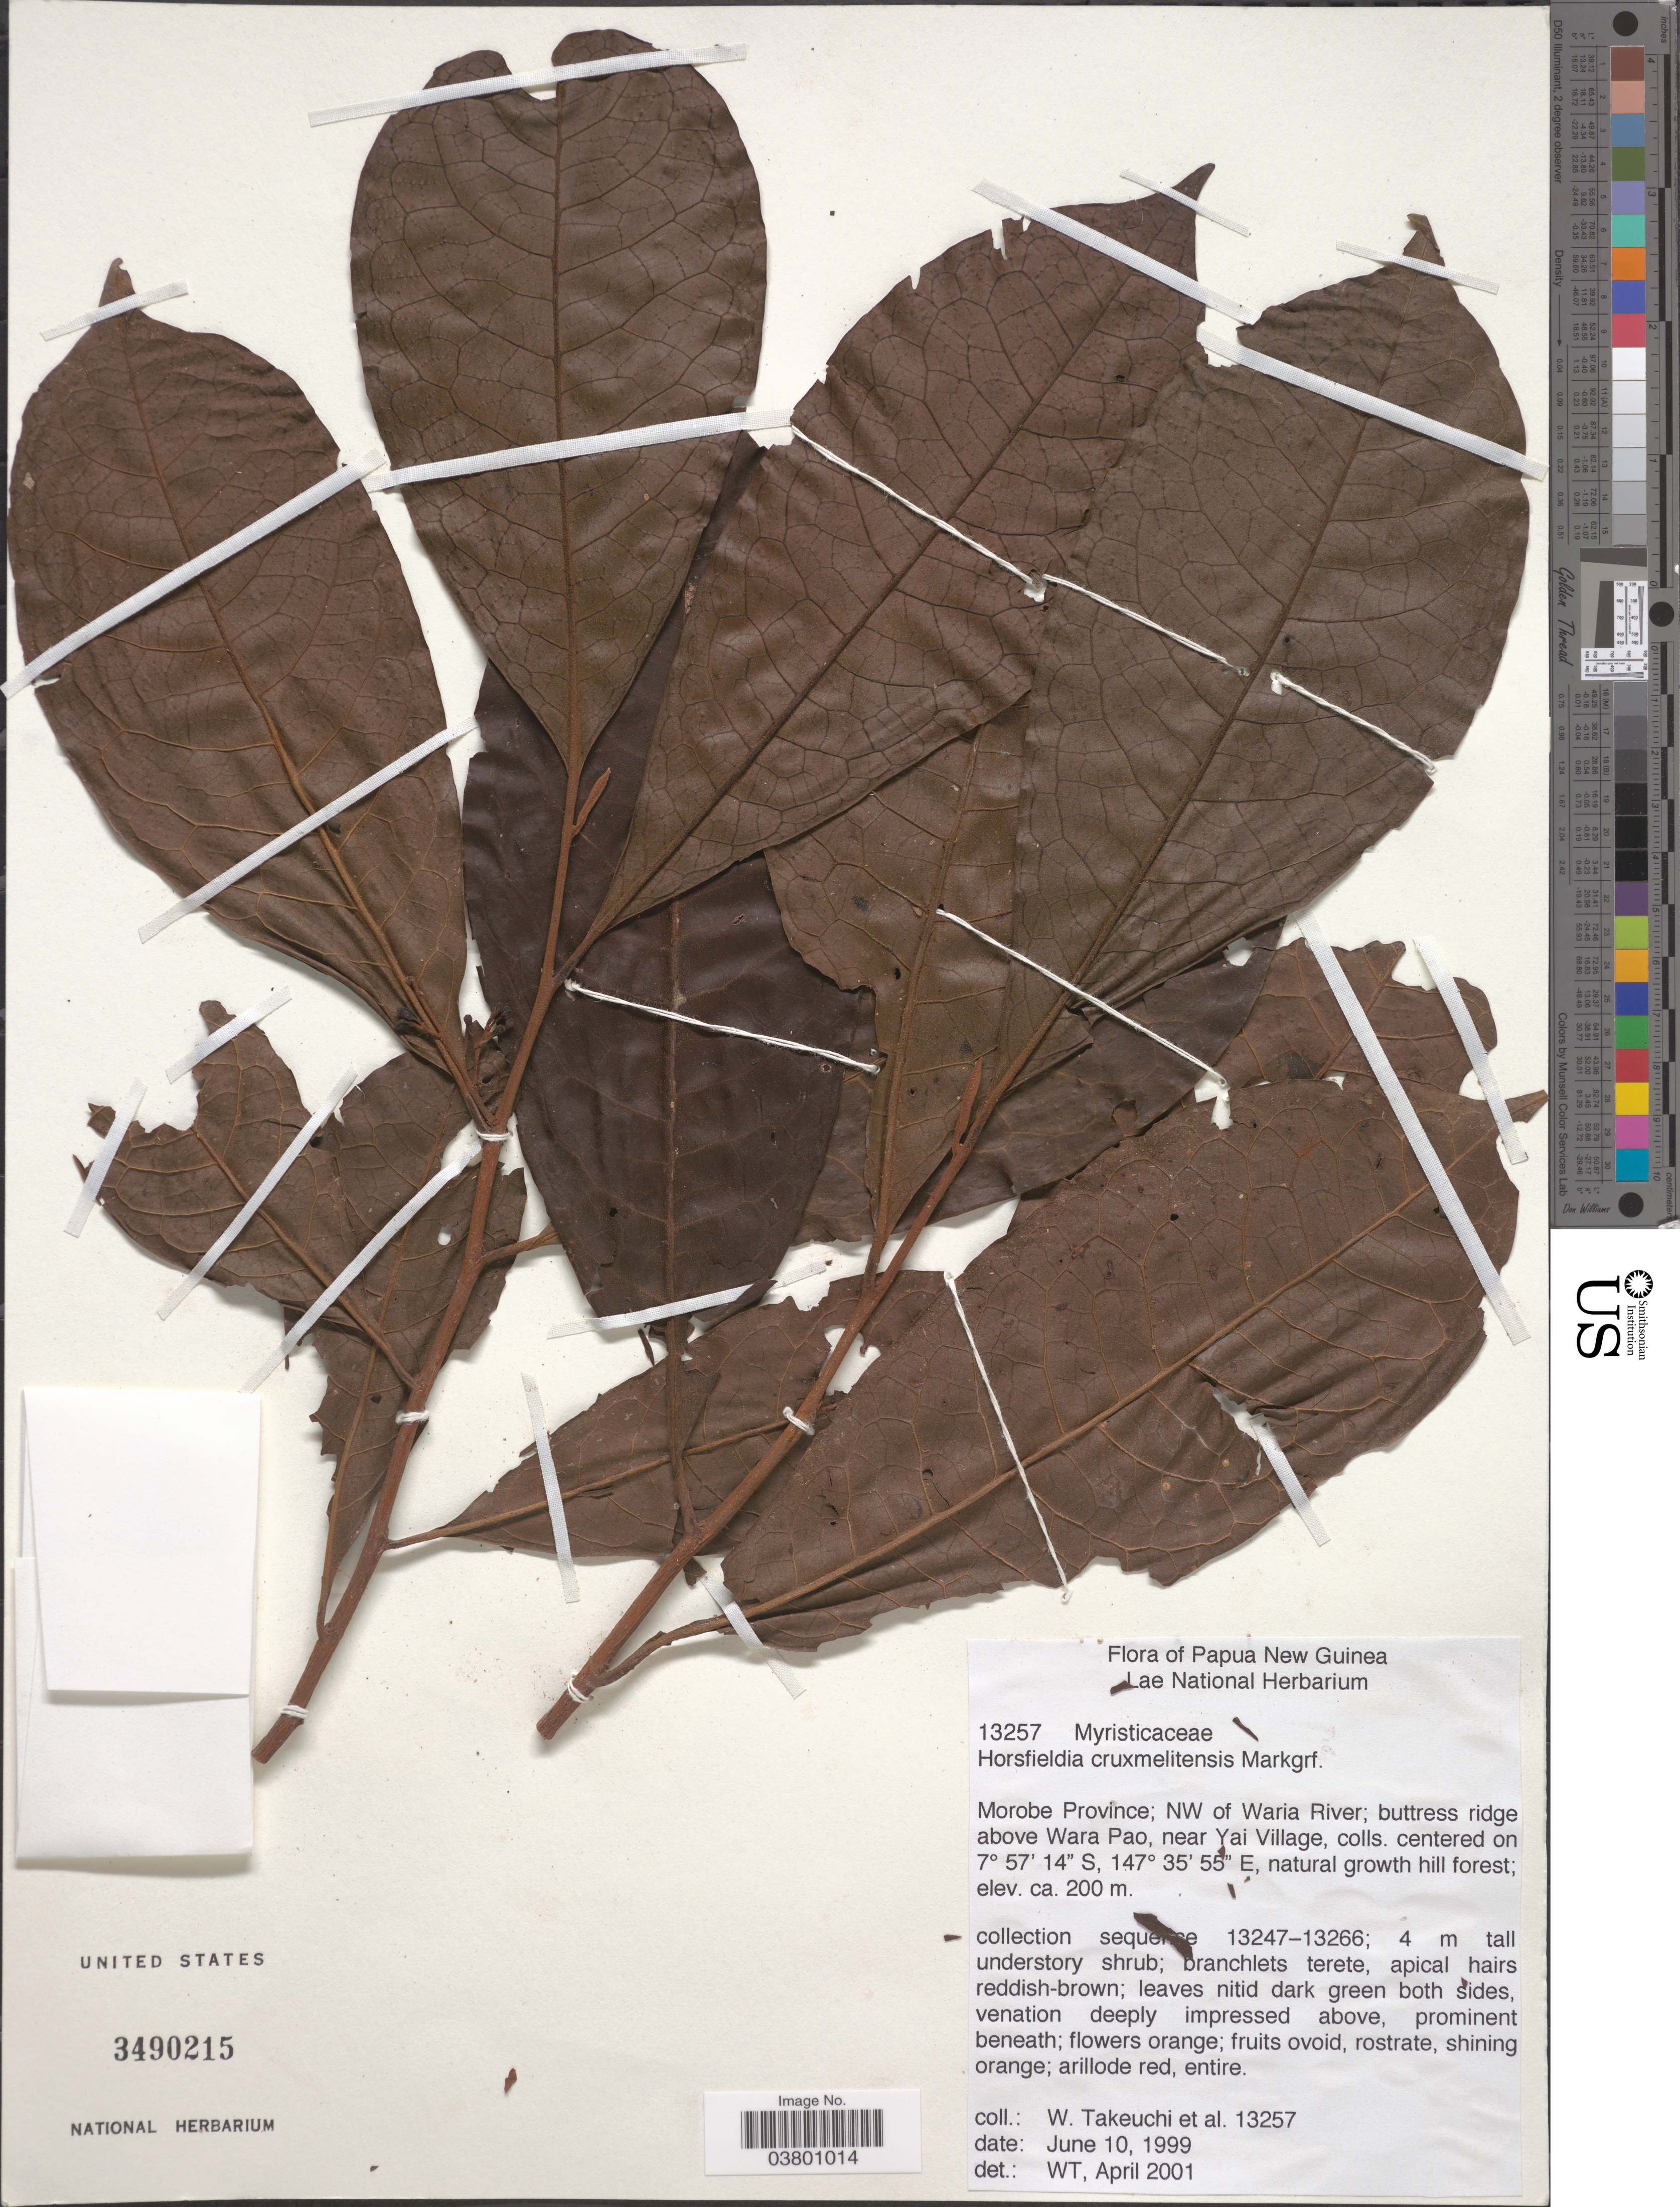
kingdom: Plantae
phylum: Tracheophyta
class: Magnoliopsida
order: Magnoliales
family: Myristicaceae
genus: Horsfieldia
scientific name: Horsfieldia cruxmelitensis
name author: Markgr.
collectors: W. Takeuchi & et al.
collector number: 13257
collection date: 1999-06-10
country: Papua New Guinea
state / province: Morobe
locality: NW of Waria River; buttress ridge above Wara Pao, near Yai Village.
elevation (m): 200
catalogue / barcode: US 3490215